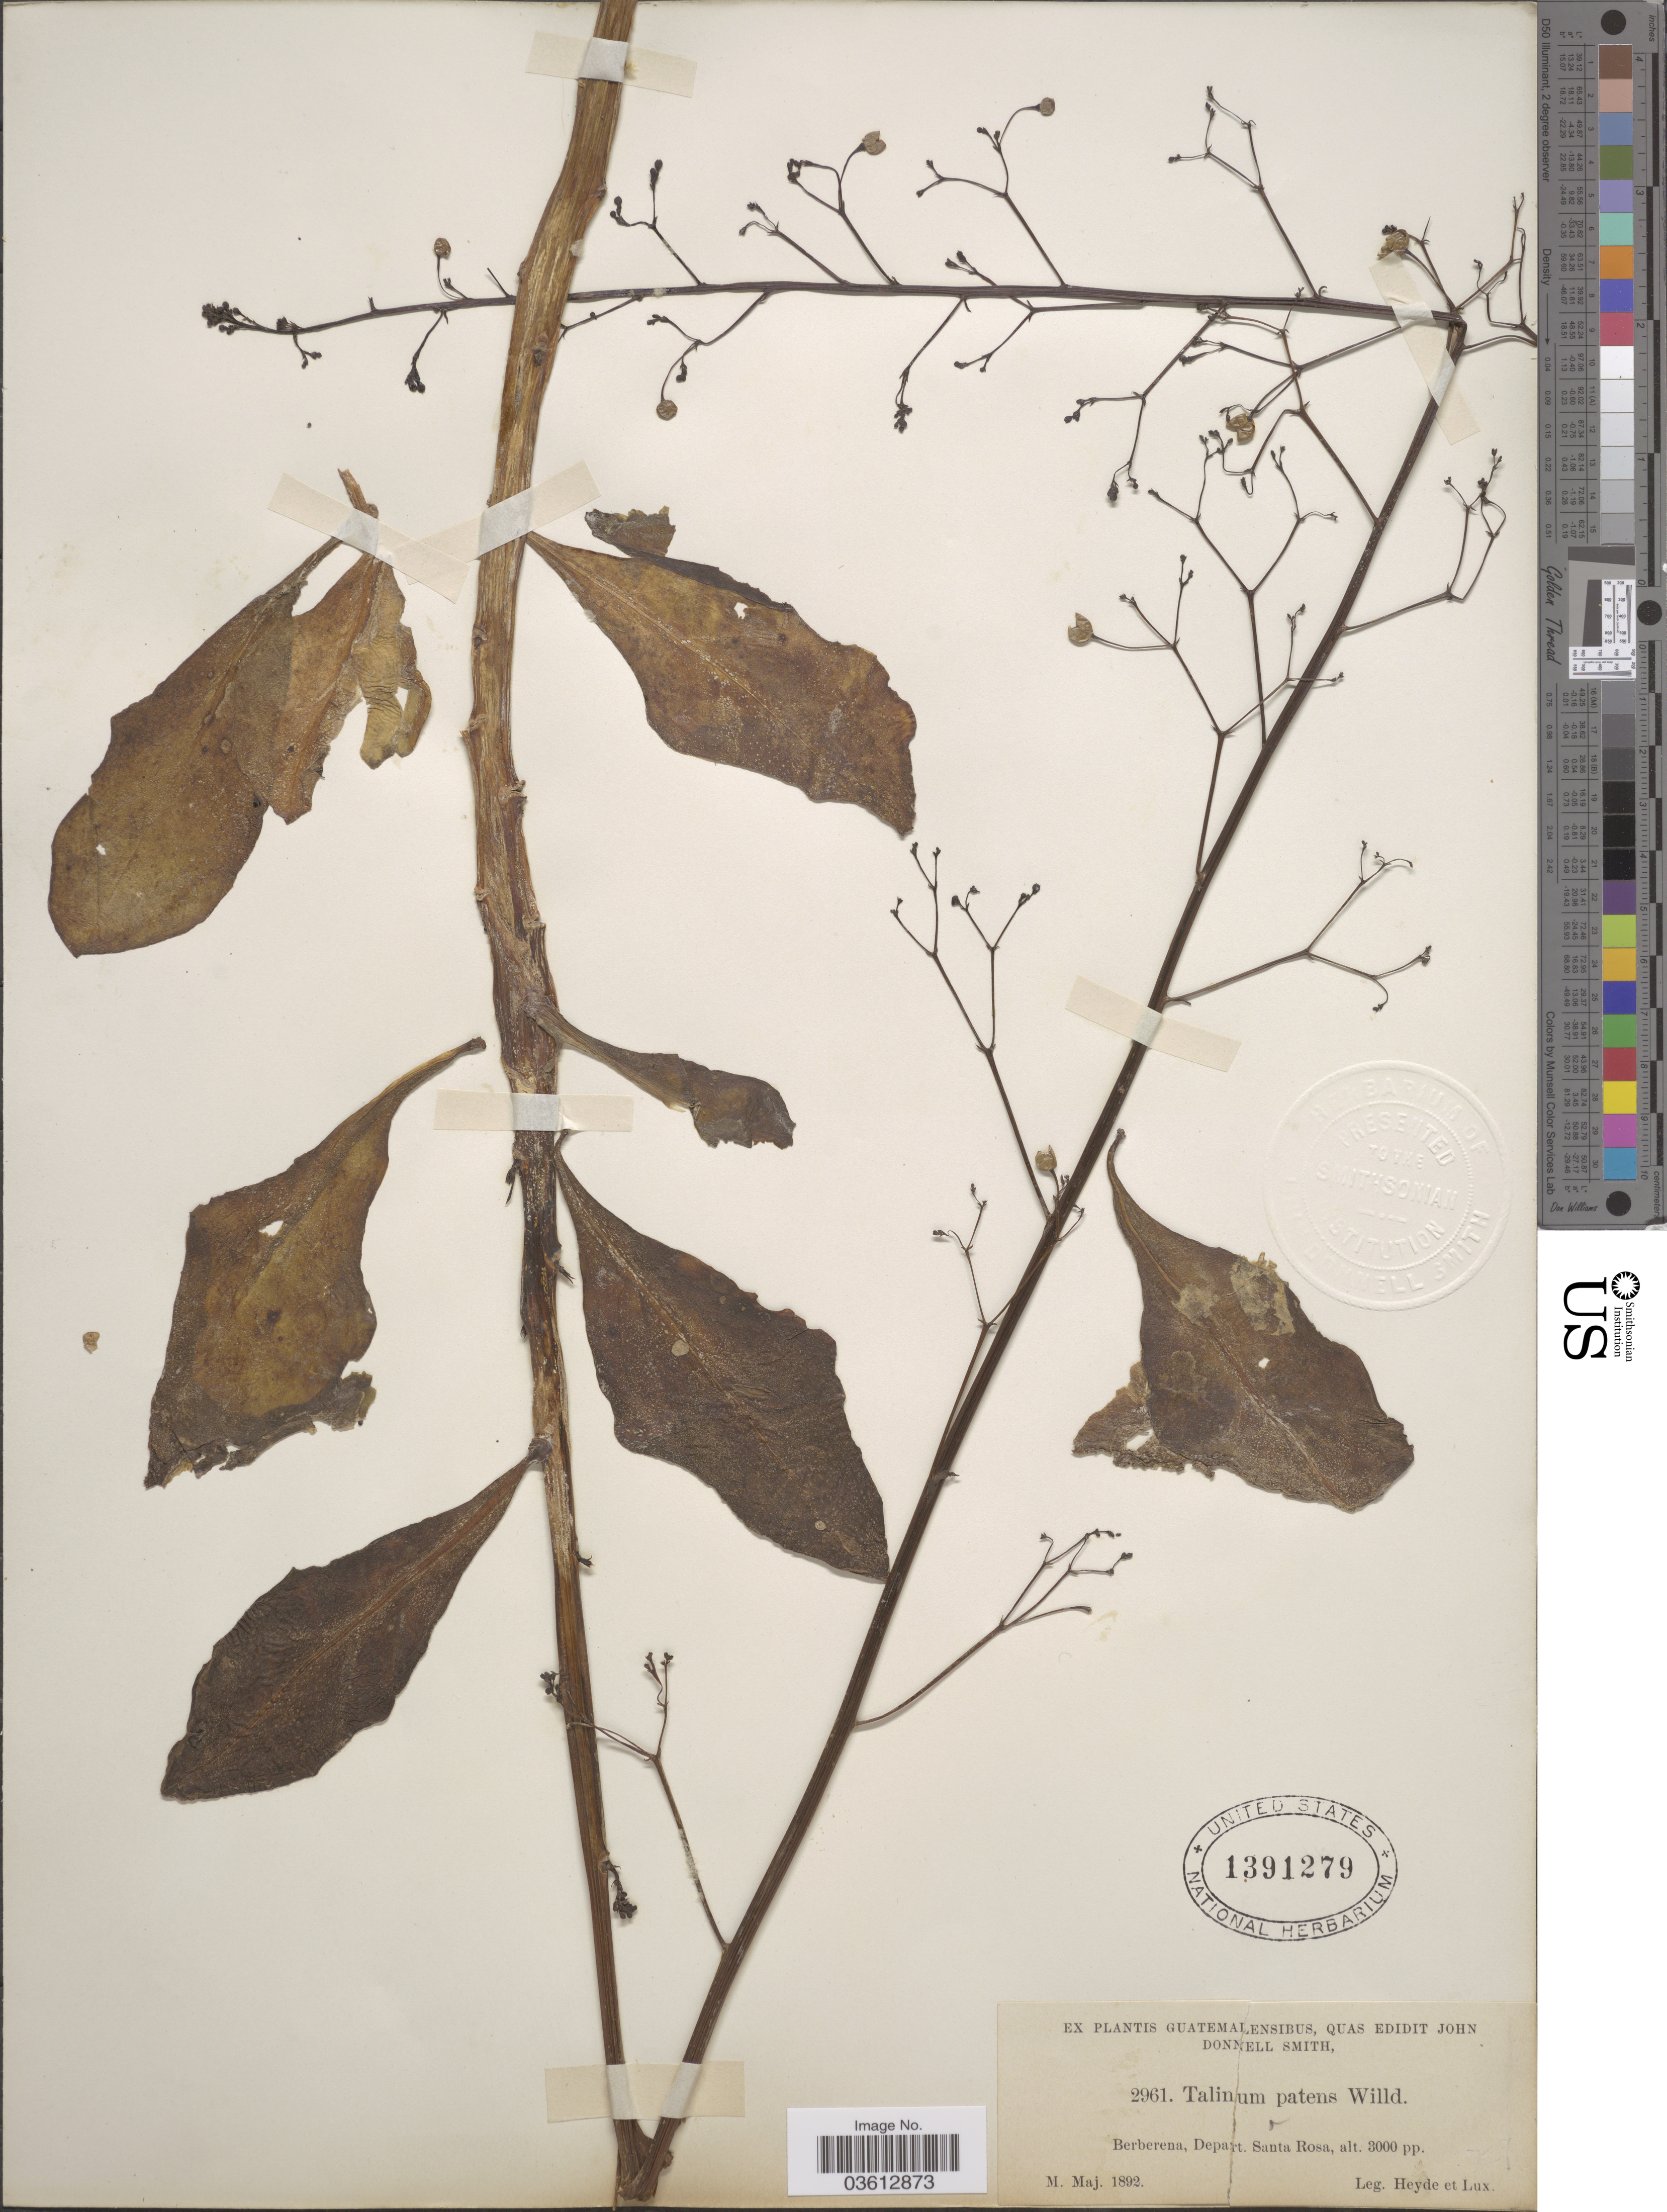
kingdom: Plantae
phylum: Tracheophyta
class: Magnoliopsida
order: Caryophyllales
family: Talinaceae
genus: Talinum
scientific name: Talinum paniculatum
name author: (Jacq.) Gaertn.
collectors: Heyde & Lux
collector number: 2961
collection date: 1892-05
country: Guatemala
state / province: Santa Rosa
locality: Berberena, Depart. Santa Rosa.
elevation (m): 914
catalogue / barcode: US 1391279